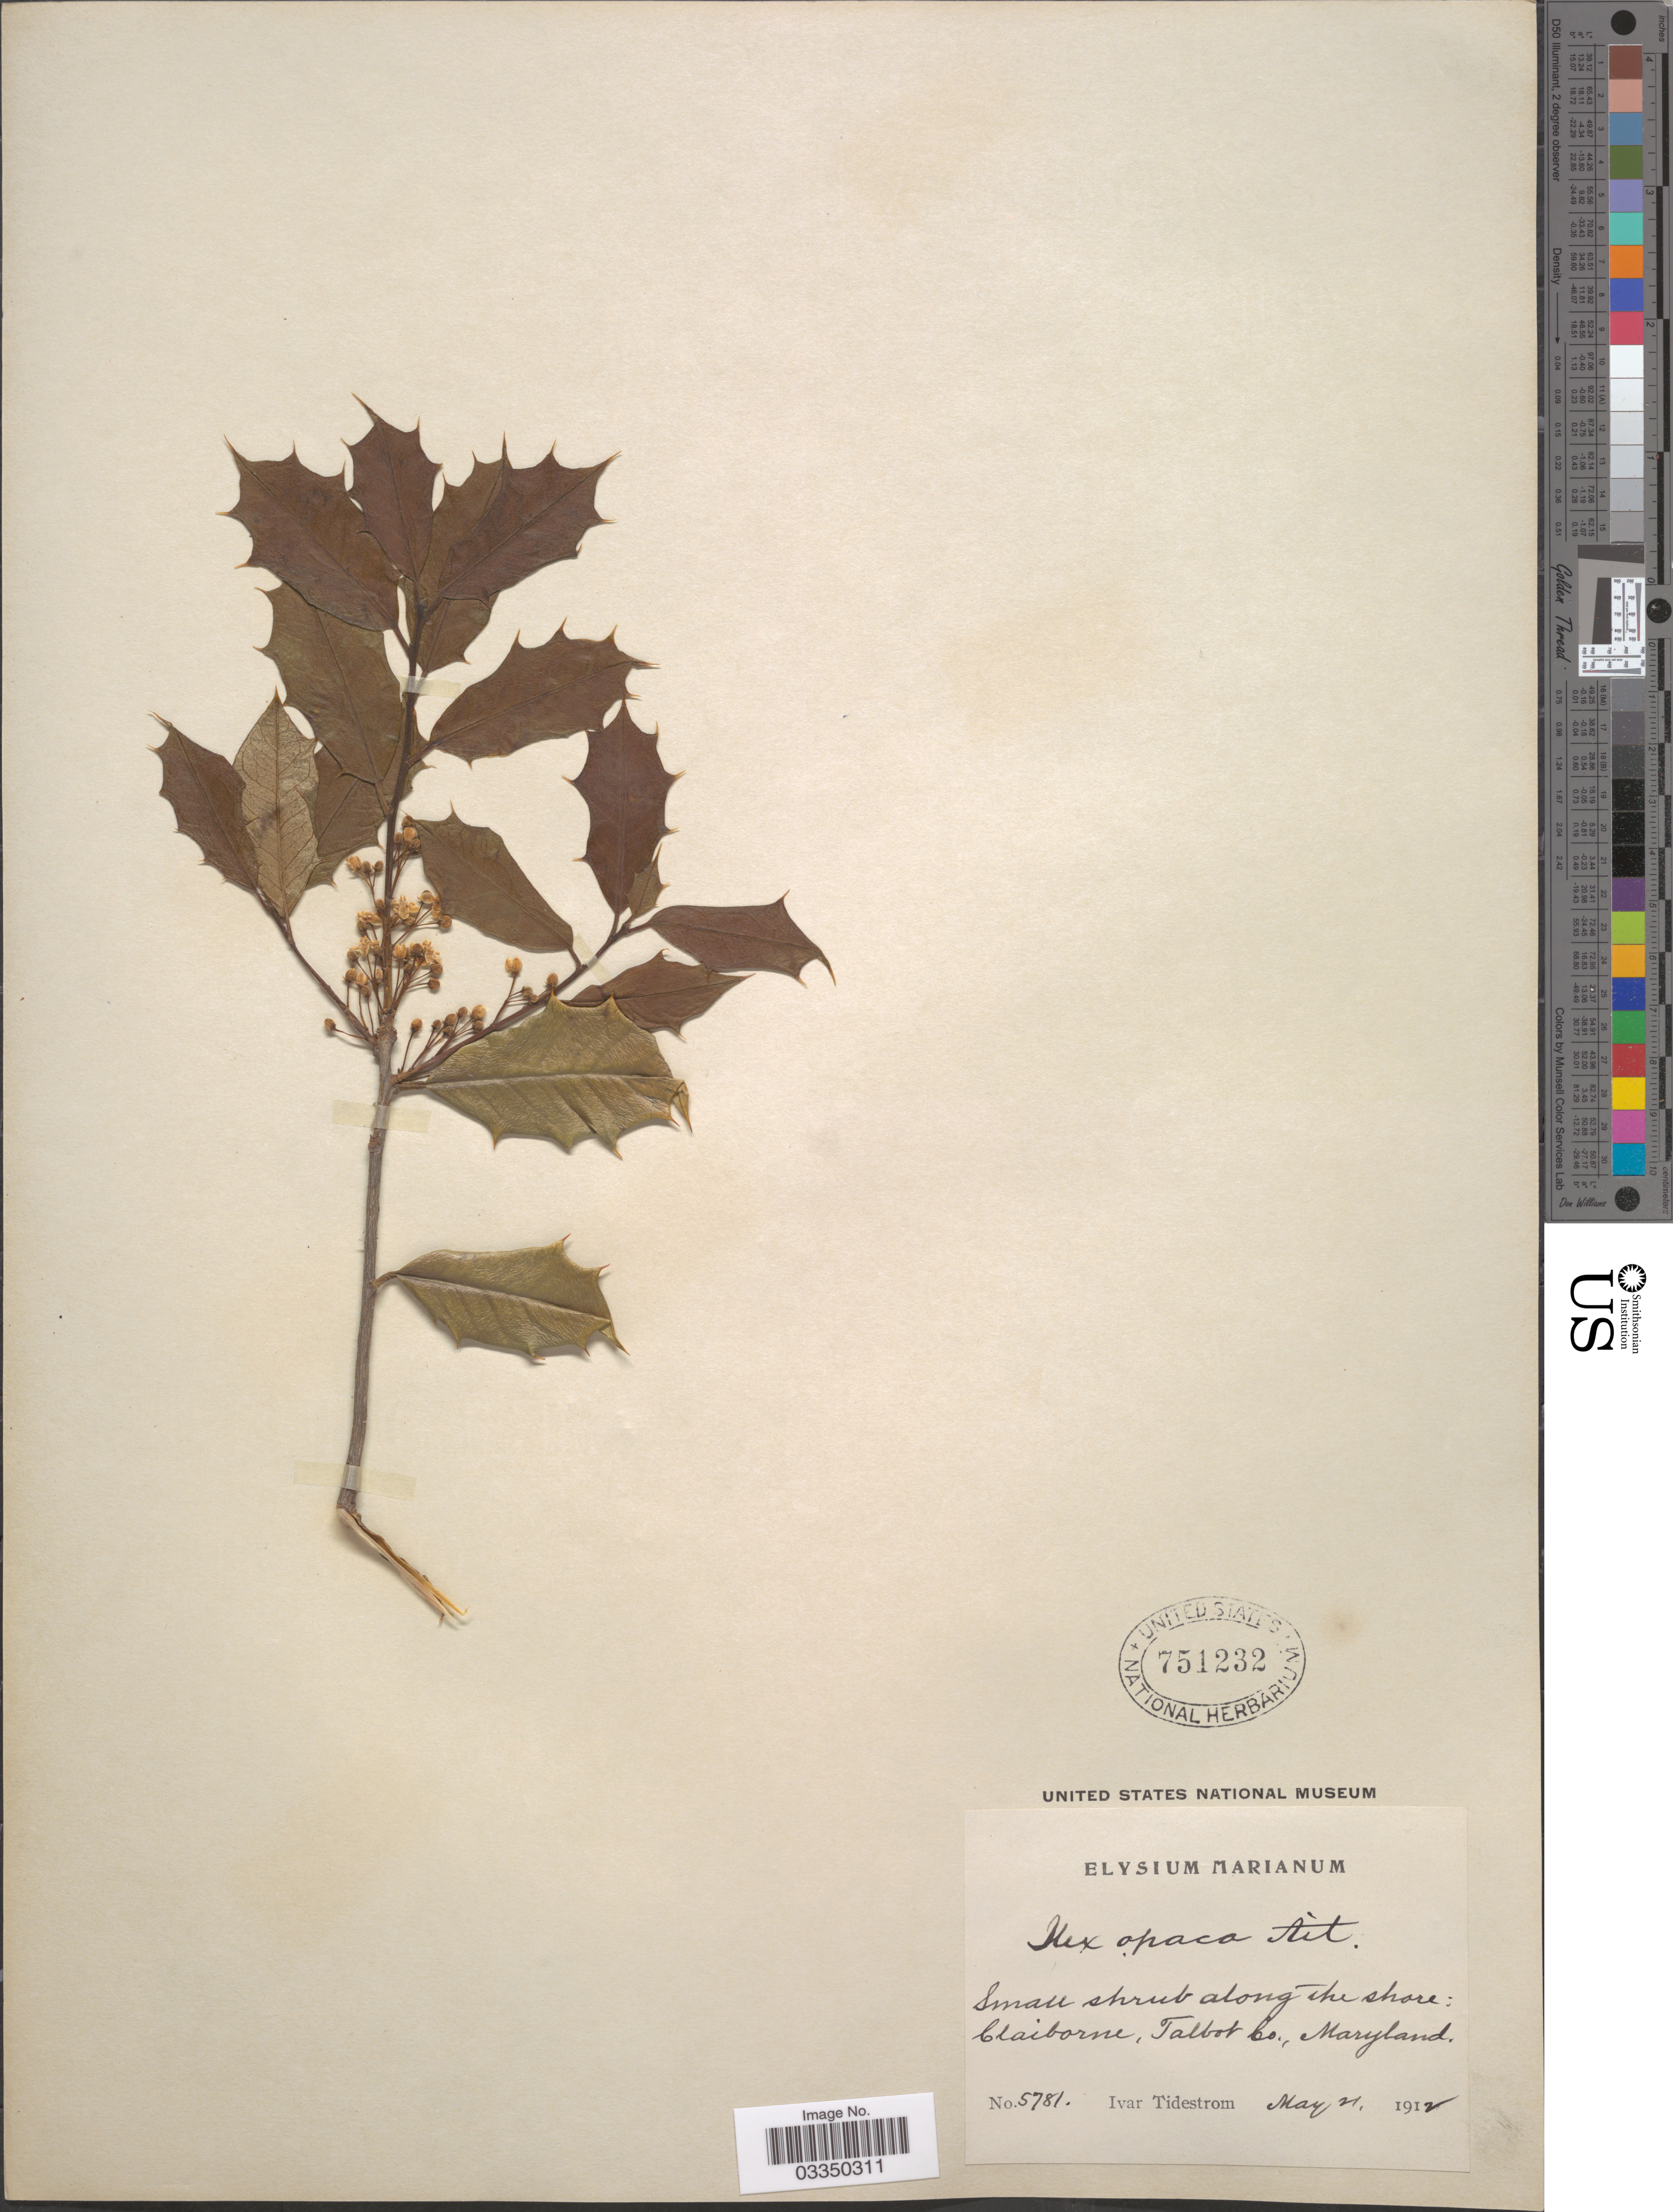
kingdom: Plantae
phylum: Tracheophyta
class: Magnoliopsida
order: Aquifoliales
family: Aquifoliaceae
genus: Ilex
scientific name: Ilex opaca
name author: Aiton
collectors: I. F. Tidestrom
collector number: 5781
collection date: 1912-05-21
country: United States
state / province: Maryland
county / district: Talbot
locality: Along the shore: Claiborne, Talbot Co.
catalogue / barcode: US 751232